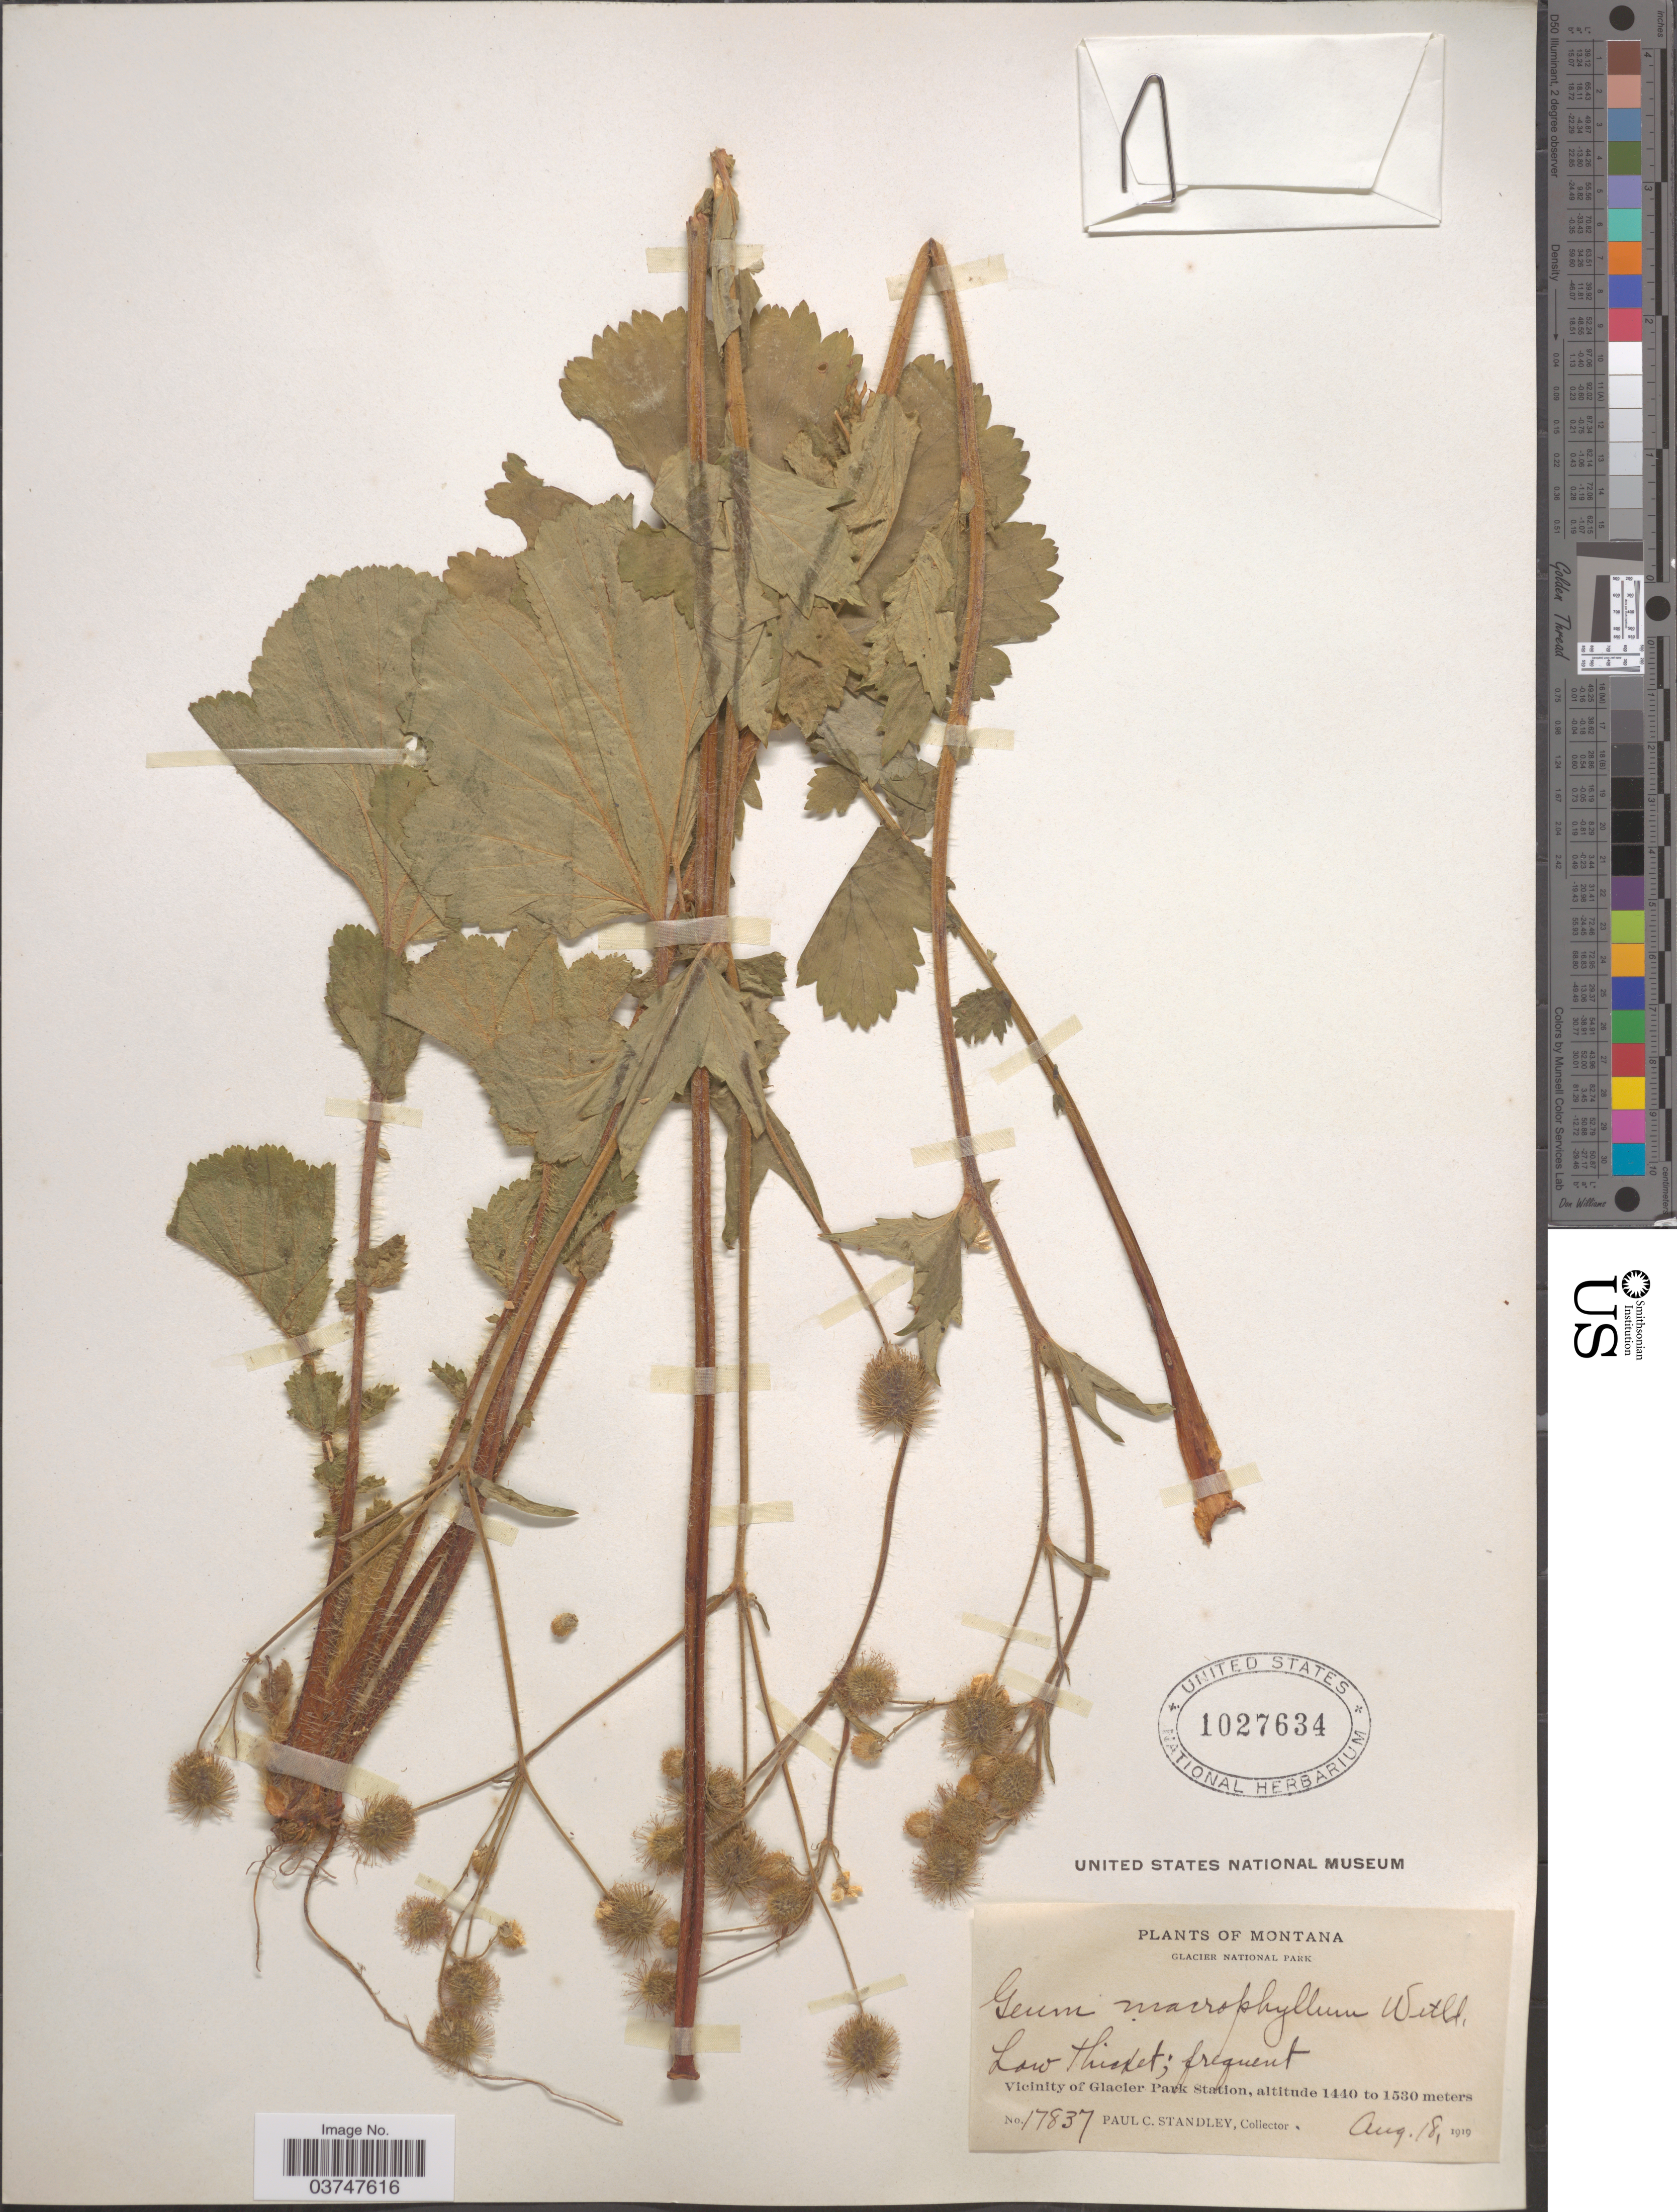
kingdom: Plantae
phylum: Tracheophyta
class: Magnoliopsida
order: Rosales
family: Rosaceae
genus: Geum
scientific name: Geum macrophyllum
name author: Willd.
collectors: P. C. Standley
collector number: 17837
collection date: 1919-08-18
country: United States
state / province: Montana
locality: Glacier National Park. Vicinity of Glacier Park Station.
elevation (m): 1440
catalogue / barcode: US 1027634